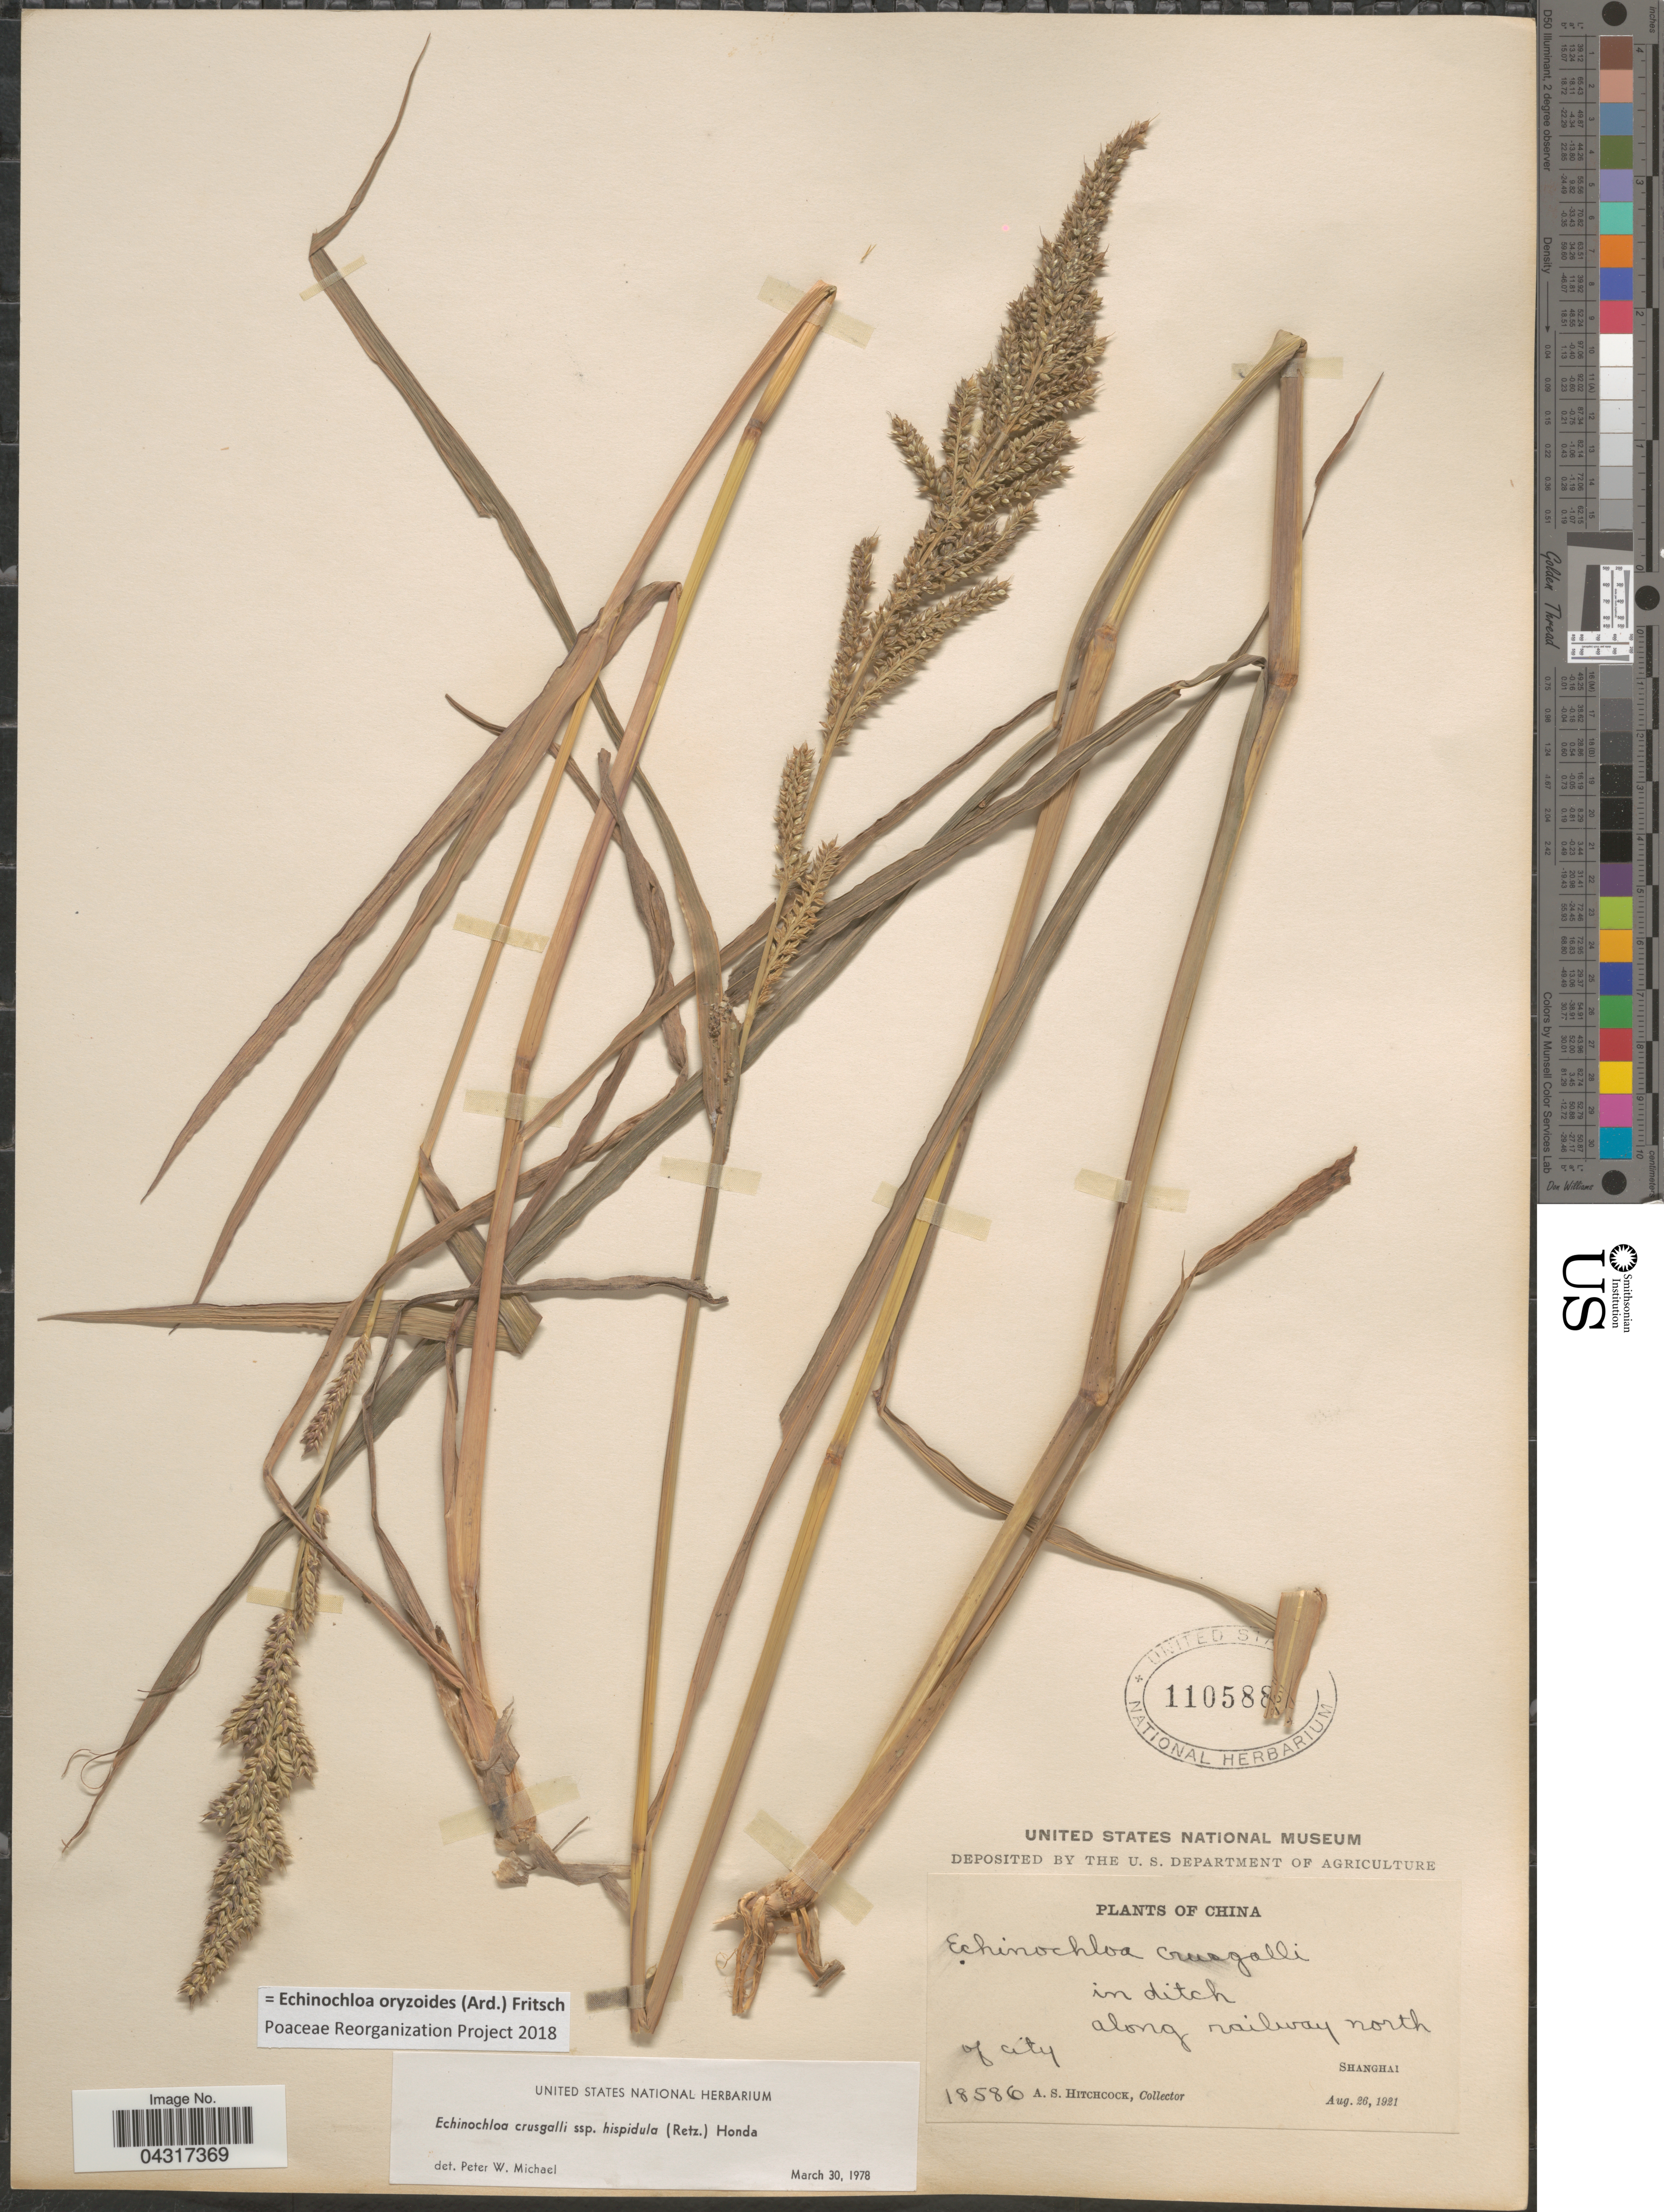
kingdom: Plantae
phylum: Tracheophyta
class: Liliopsida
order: Poales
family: Poaceae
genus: Echinochloa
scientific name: Echinochloa oryzoides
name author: (Ard.) Fritsch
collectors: A. S. Hitchcock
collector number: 18586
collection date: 1921-08-26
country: China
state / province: Shanghai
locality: In ditch along railway north of city. Shanghai.